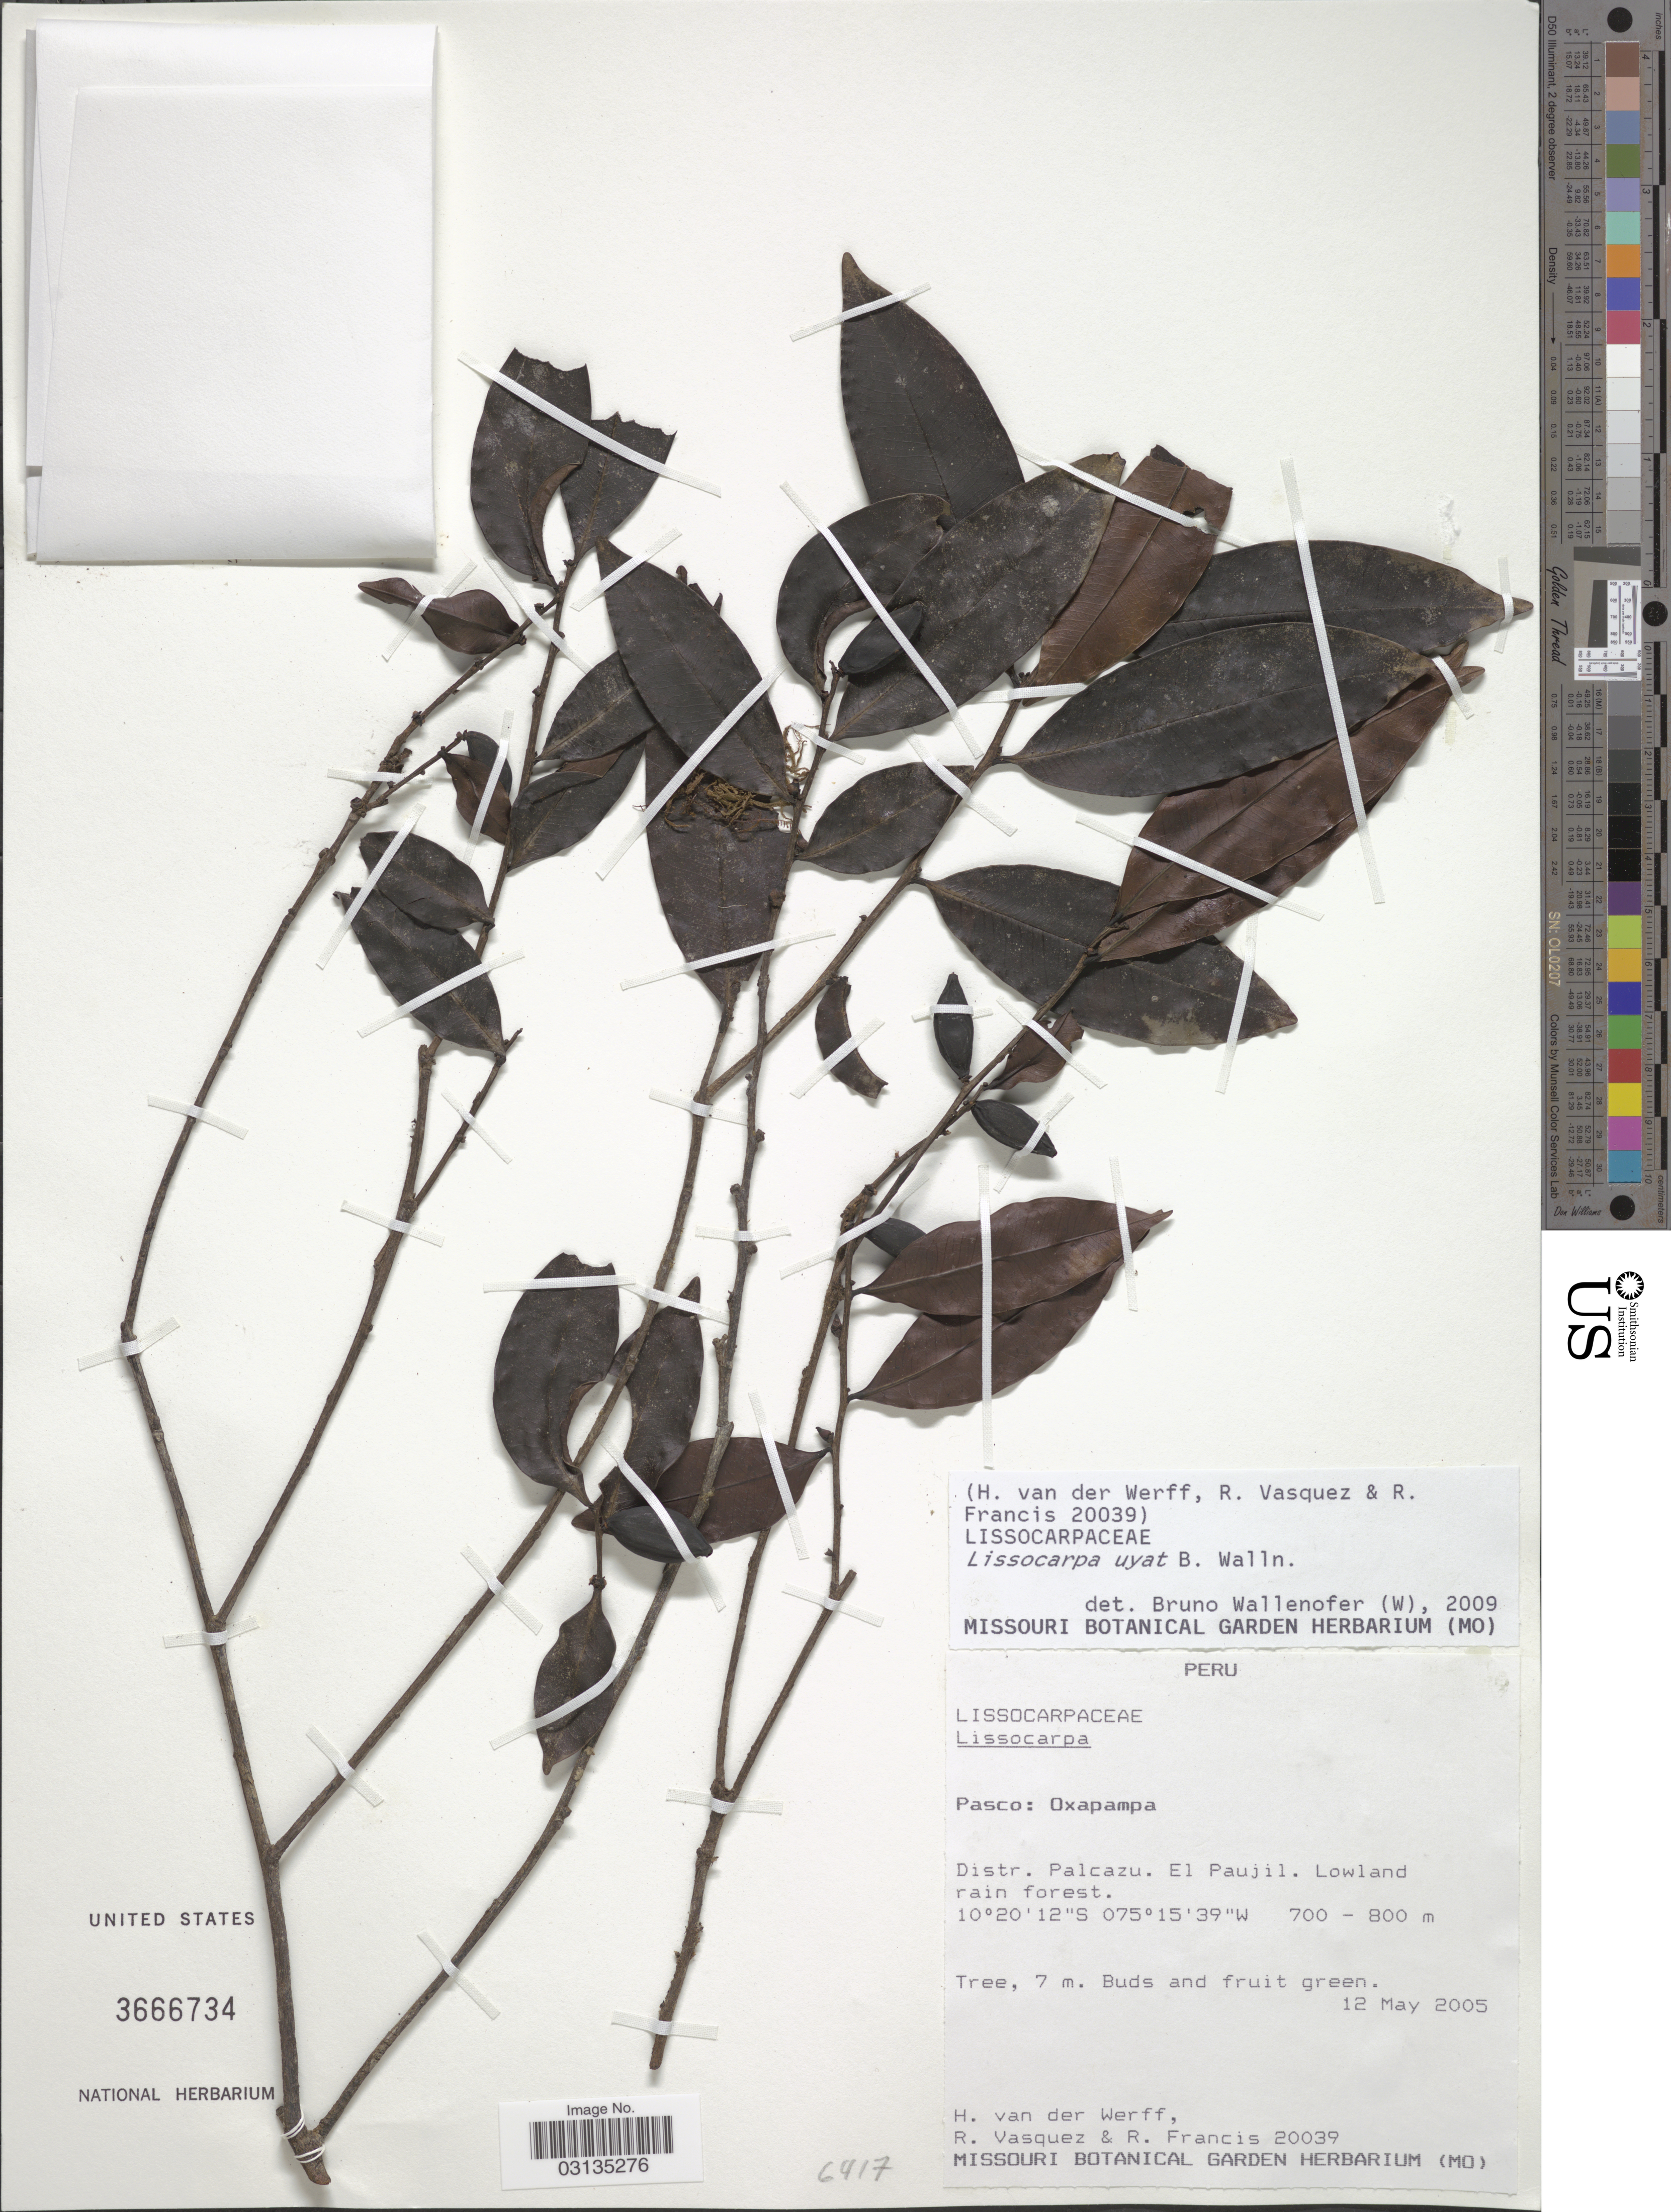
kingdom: Plantae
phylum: Tracheophyta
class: Magnoliopsida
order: Ericales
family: Ebenaceae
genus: Lissocarpa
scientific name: Lissocarpa uyat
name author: B. Walln.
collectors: H. van der Werff, R. Vasquez & R. Francis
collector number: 20039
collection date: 2005-05-12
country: Peru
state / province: Pasco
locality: Oxapampa, Distr. Palcazu. El Paujil.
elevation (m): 700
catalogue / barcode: US 3666734